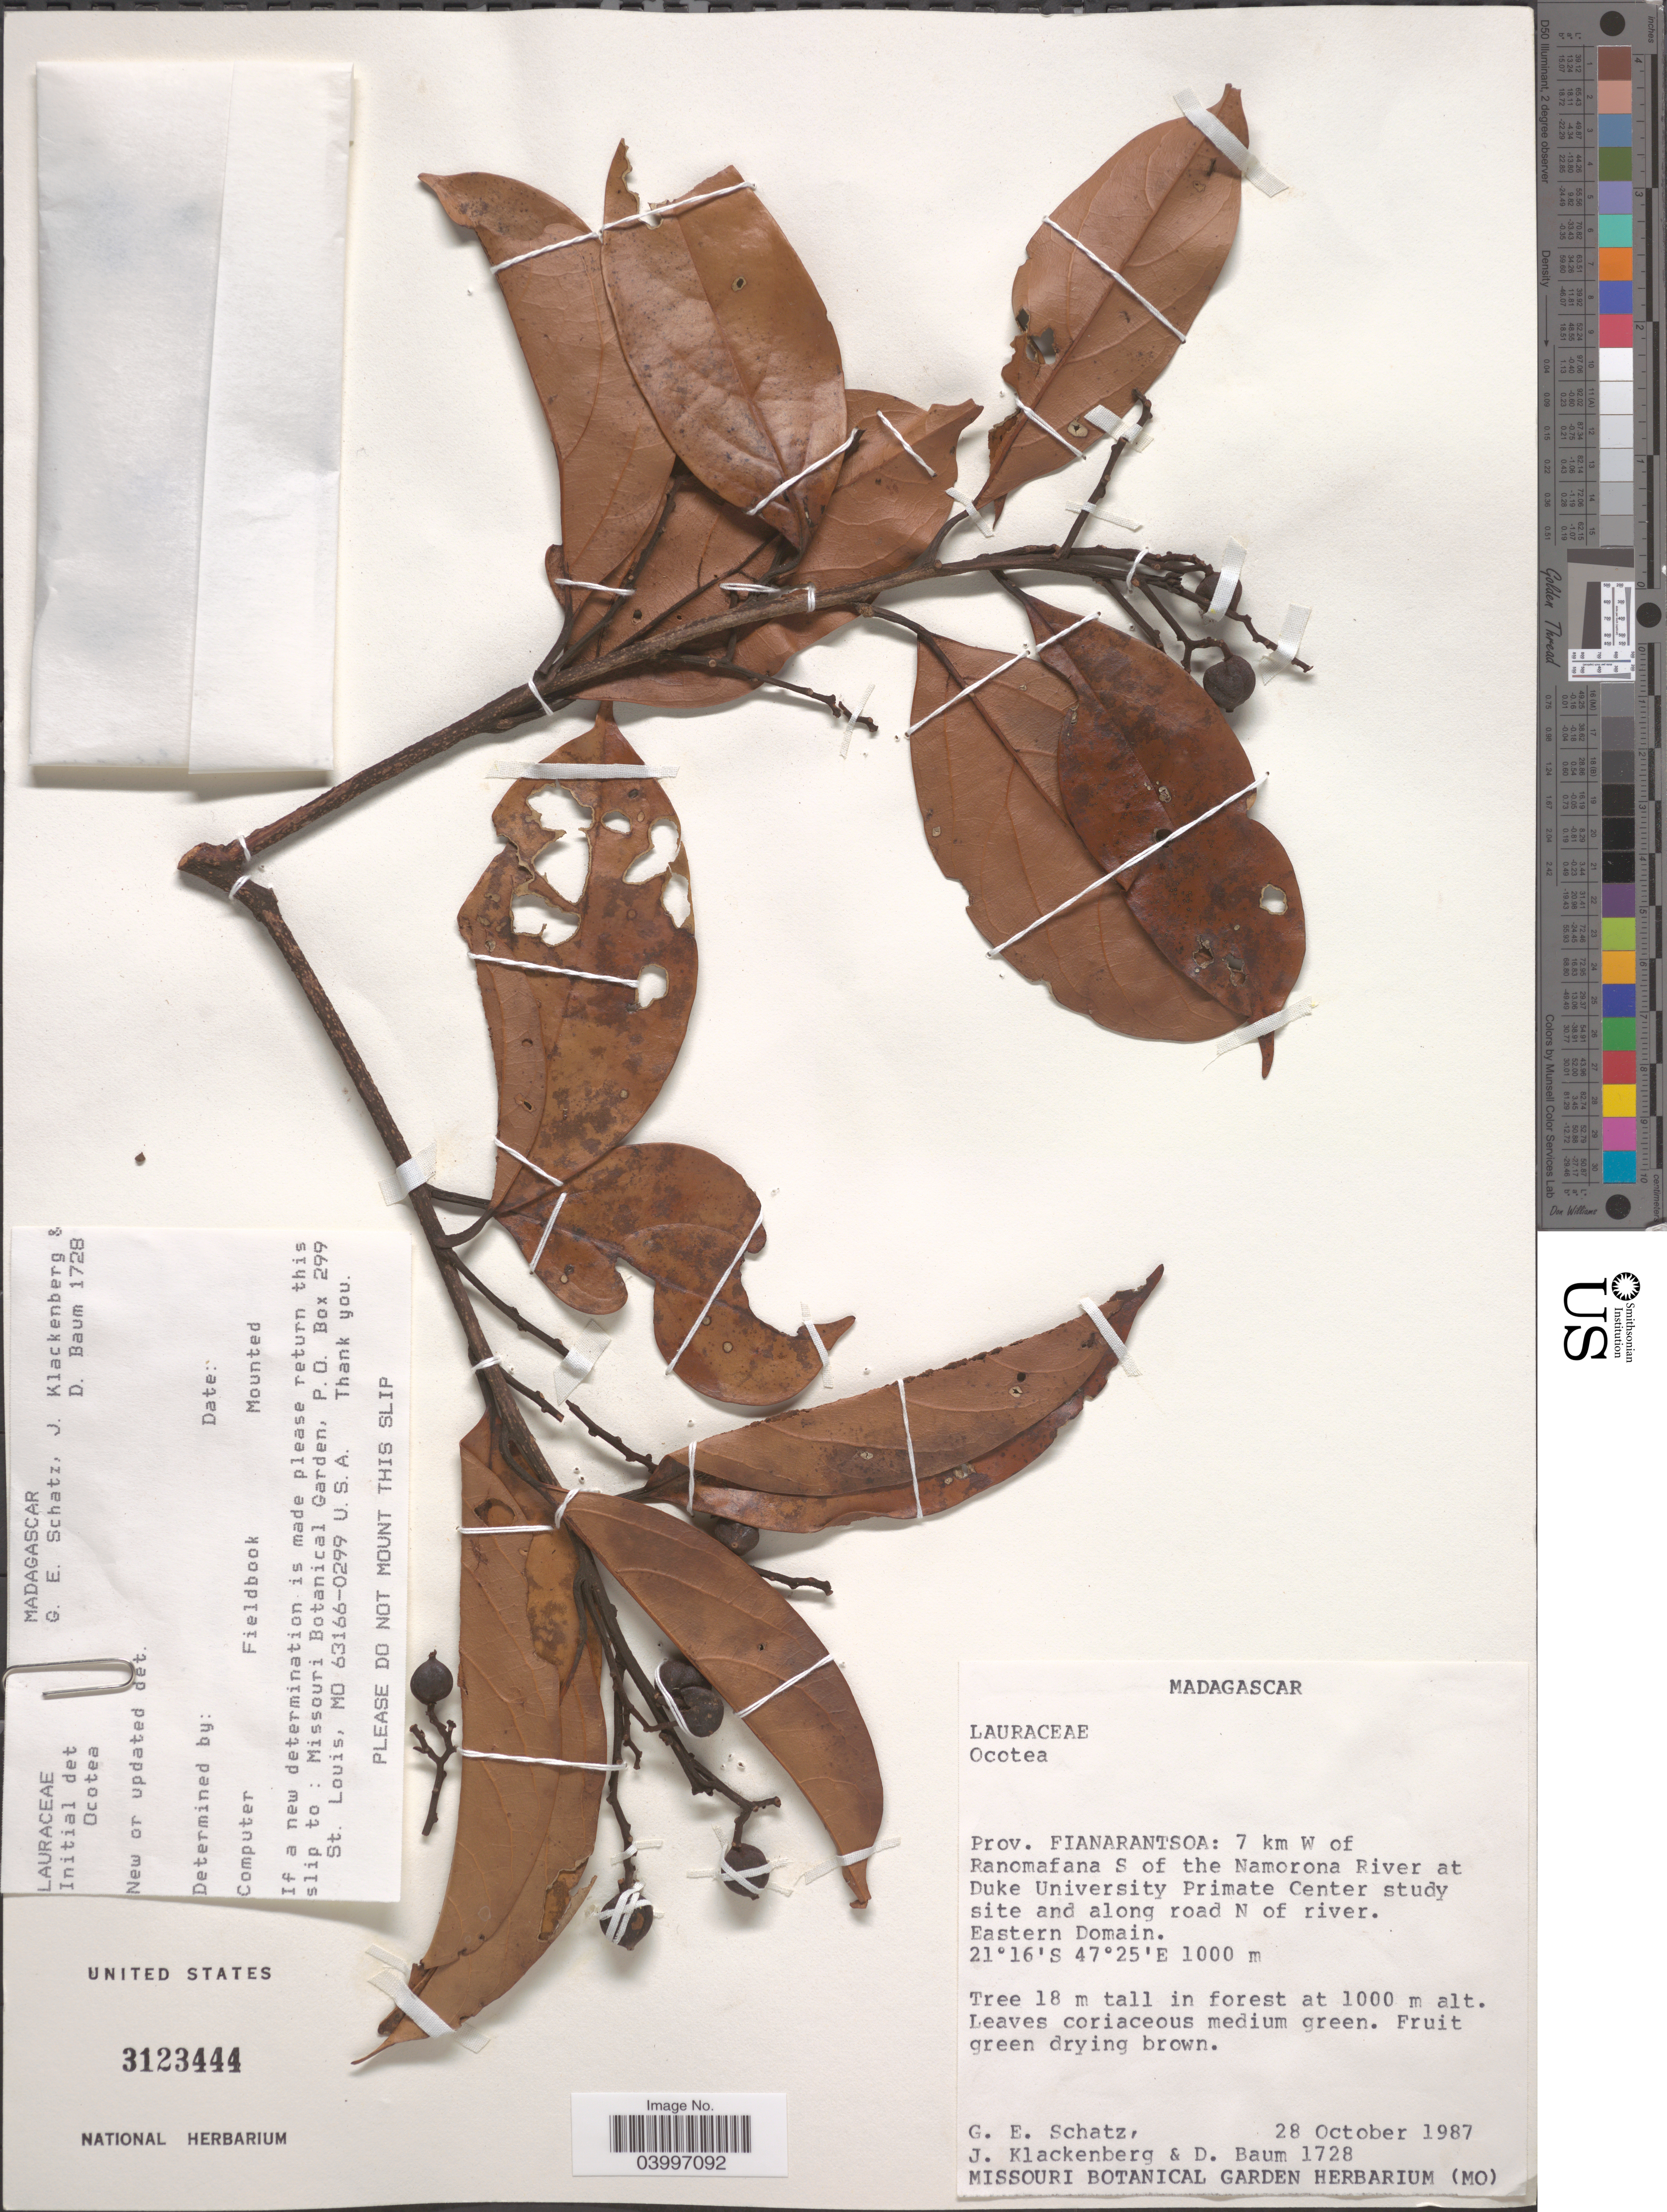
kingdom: Plantae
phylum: Tracheophyta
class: Magnoliopsida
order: Laurales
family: Lauraceae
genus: Ocotea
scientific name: Ocotea sp.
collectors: G. Schatz, J. Klackenberg & D. Baum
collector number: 1728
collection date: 1987-10-28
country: Madagascar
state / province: Vatovavy Fitovinany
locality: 7 km W of Ranomafana S of the Namorona River at Duke University Primate Center Study site and along road N of river. Eastern Domain.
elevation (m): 1000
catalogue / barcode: US 3123444